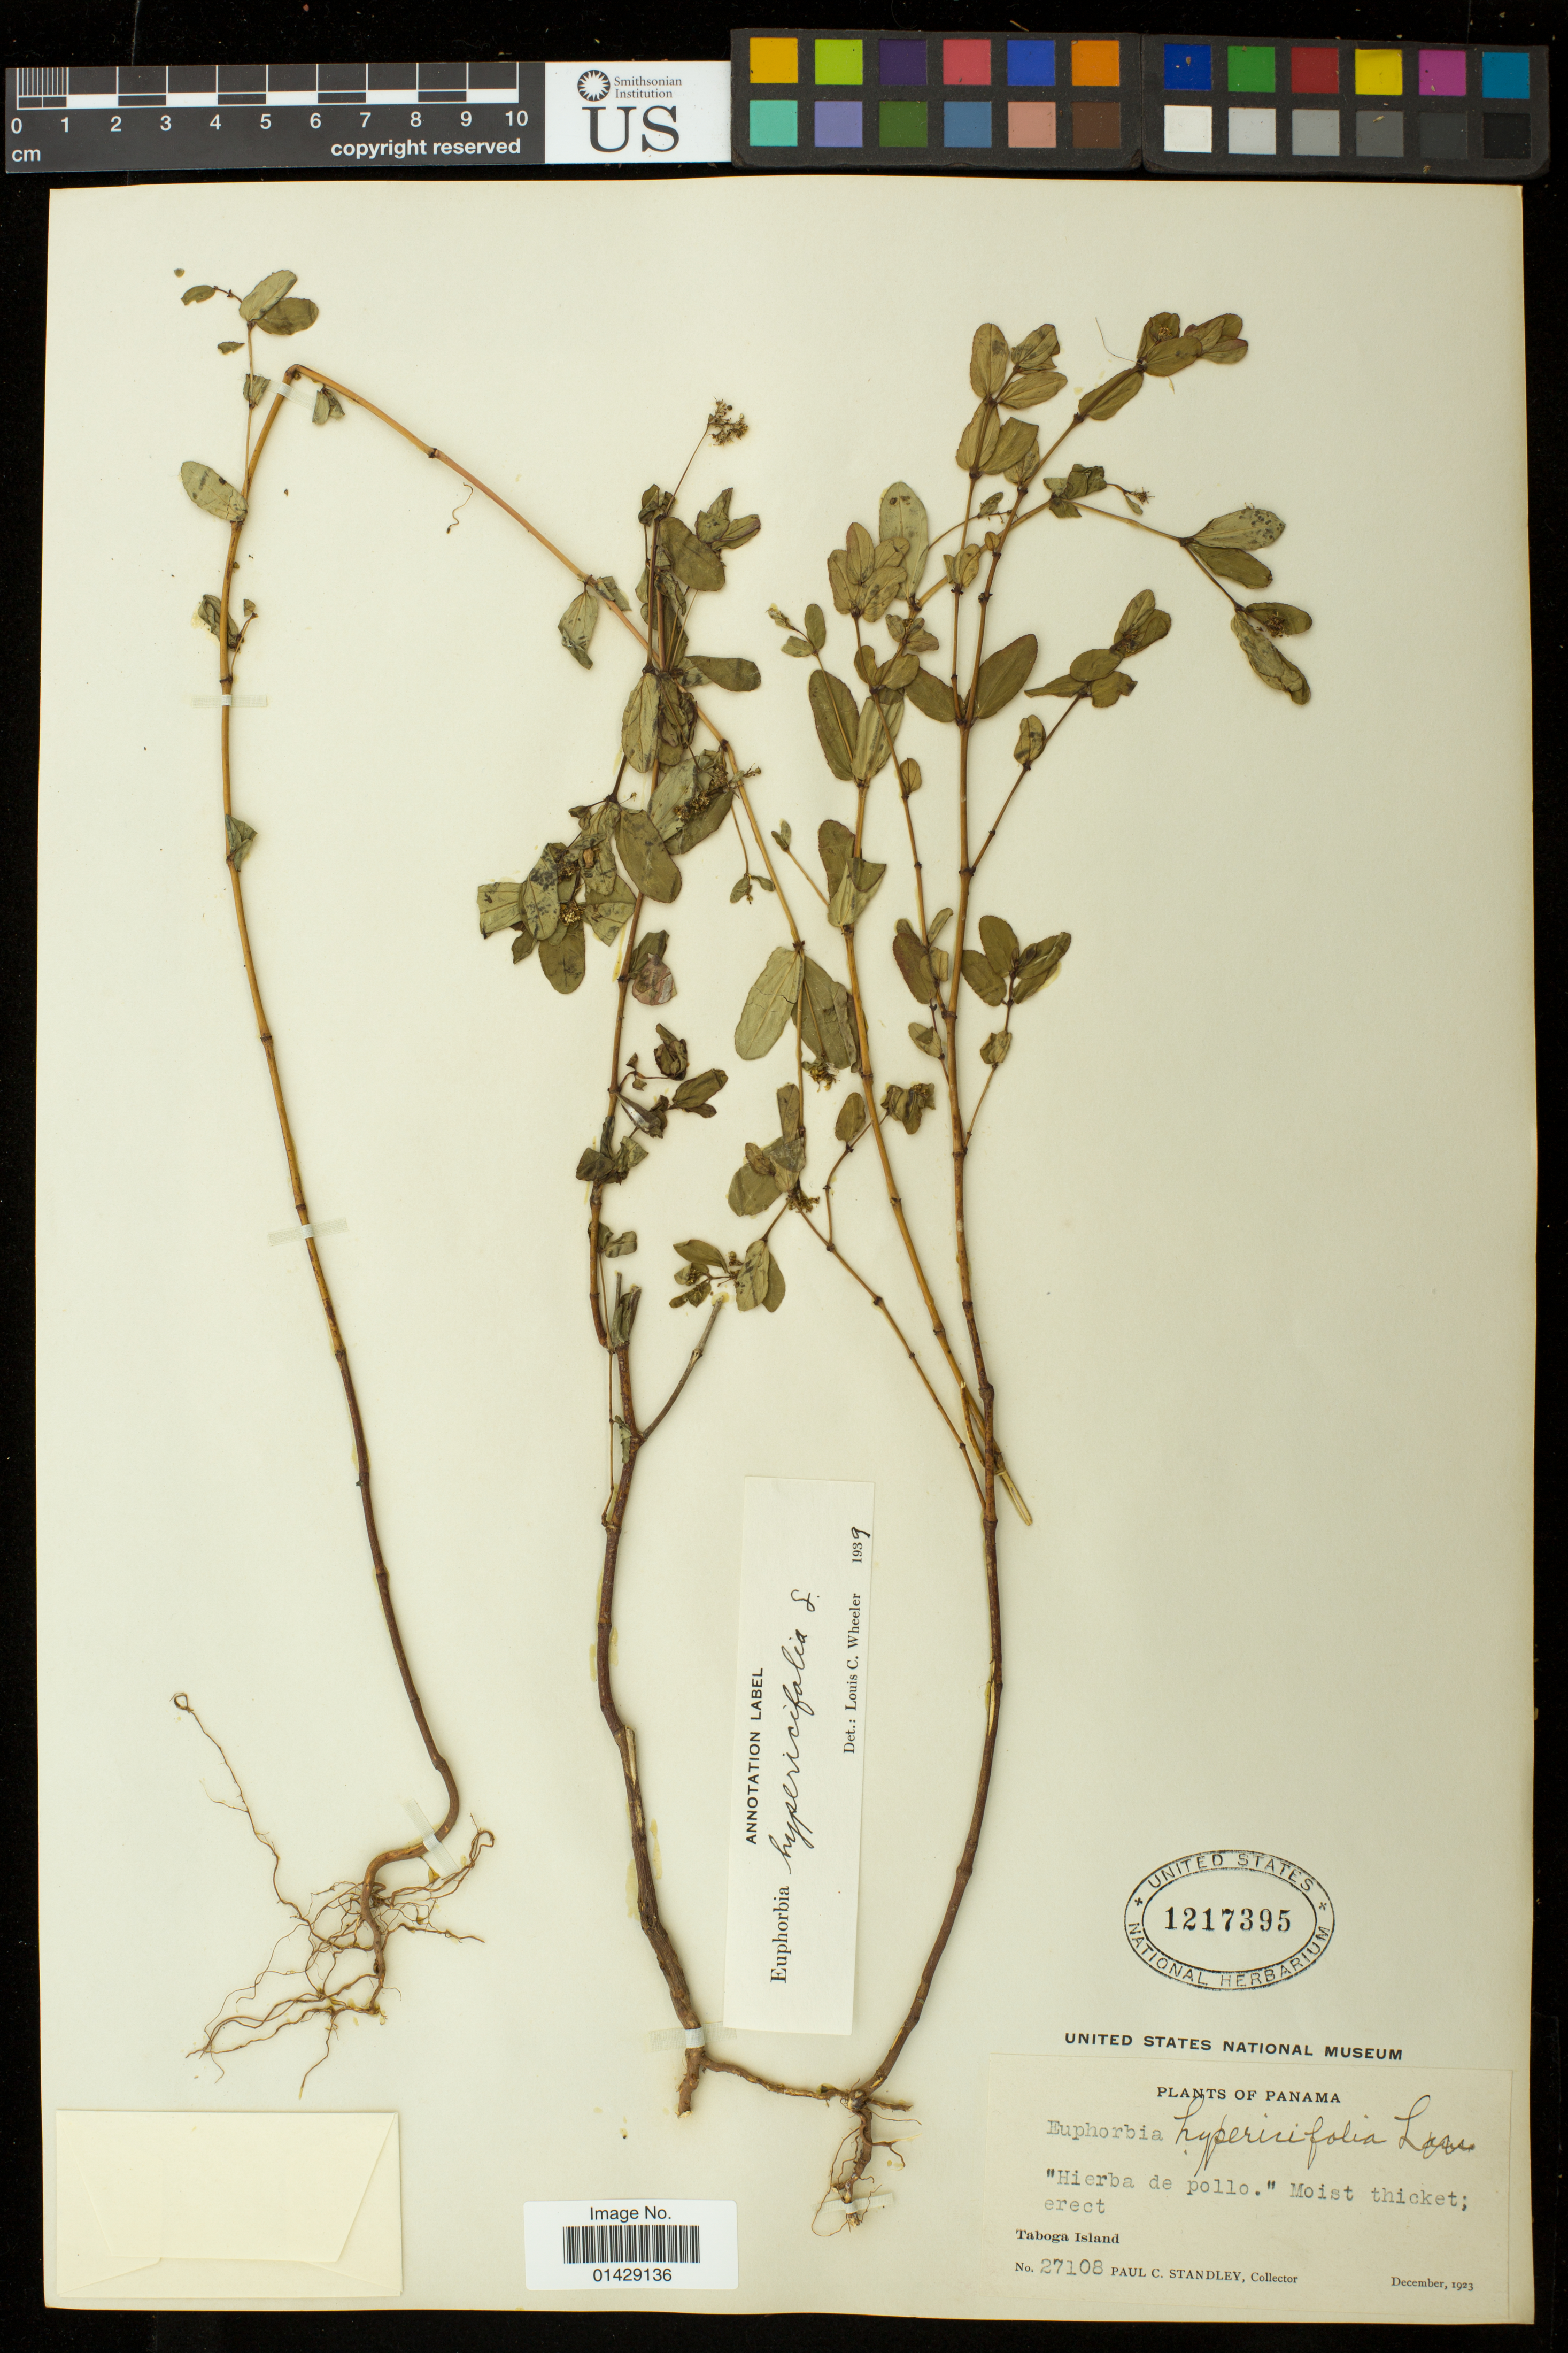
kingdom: Plantae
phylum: Tracheophyta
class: Magnoliopsida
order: Malpighiales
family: Euphorbiaceae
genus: Euphorbia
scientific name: Euphorbia hypericifolia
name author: L.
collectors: P. C. Standley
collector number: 27108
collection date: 1923-12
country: Panama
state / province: Panamá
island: Taboga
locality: Taboga Island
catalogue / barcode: US 1217395